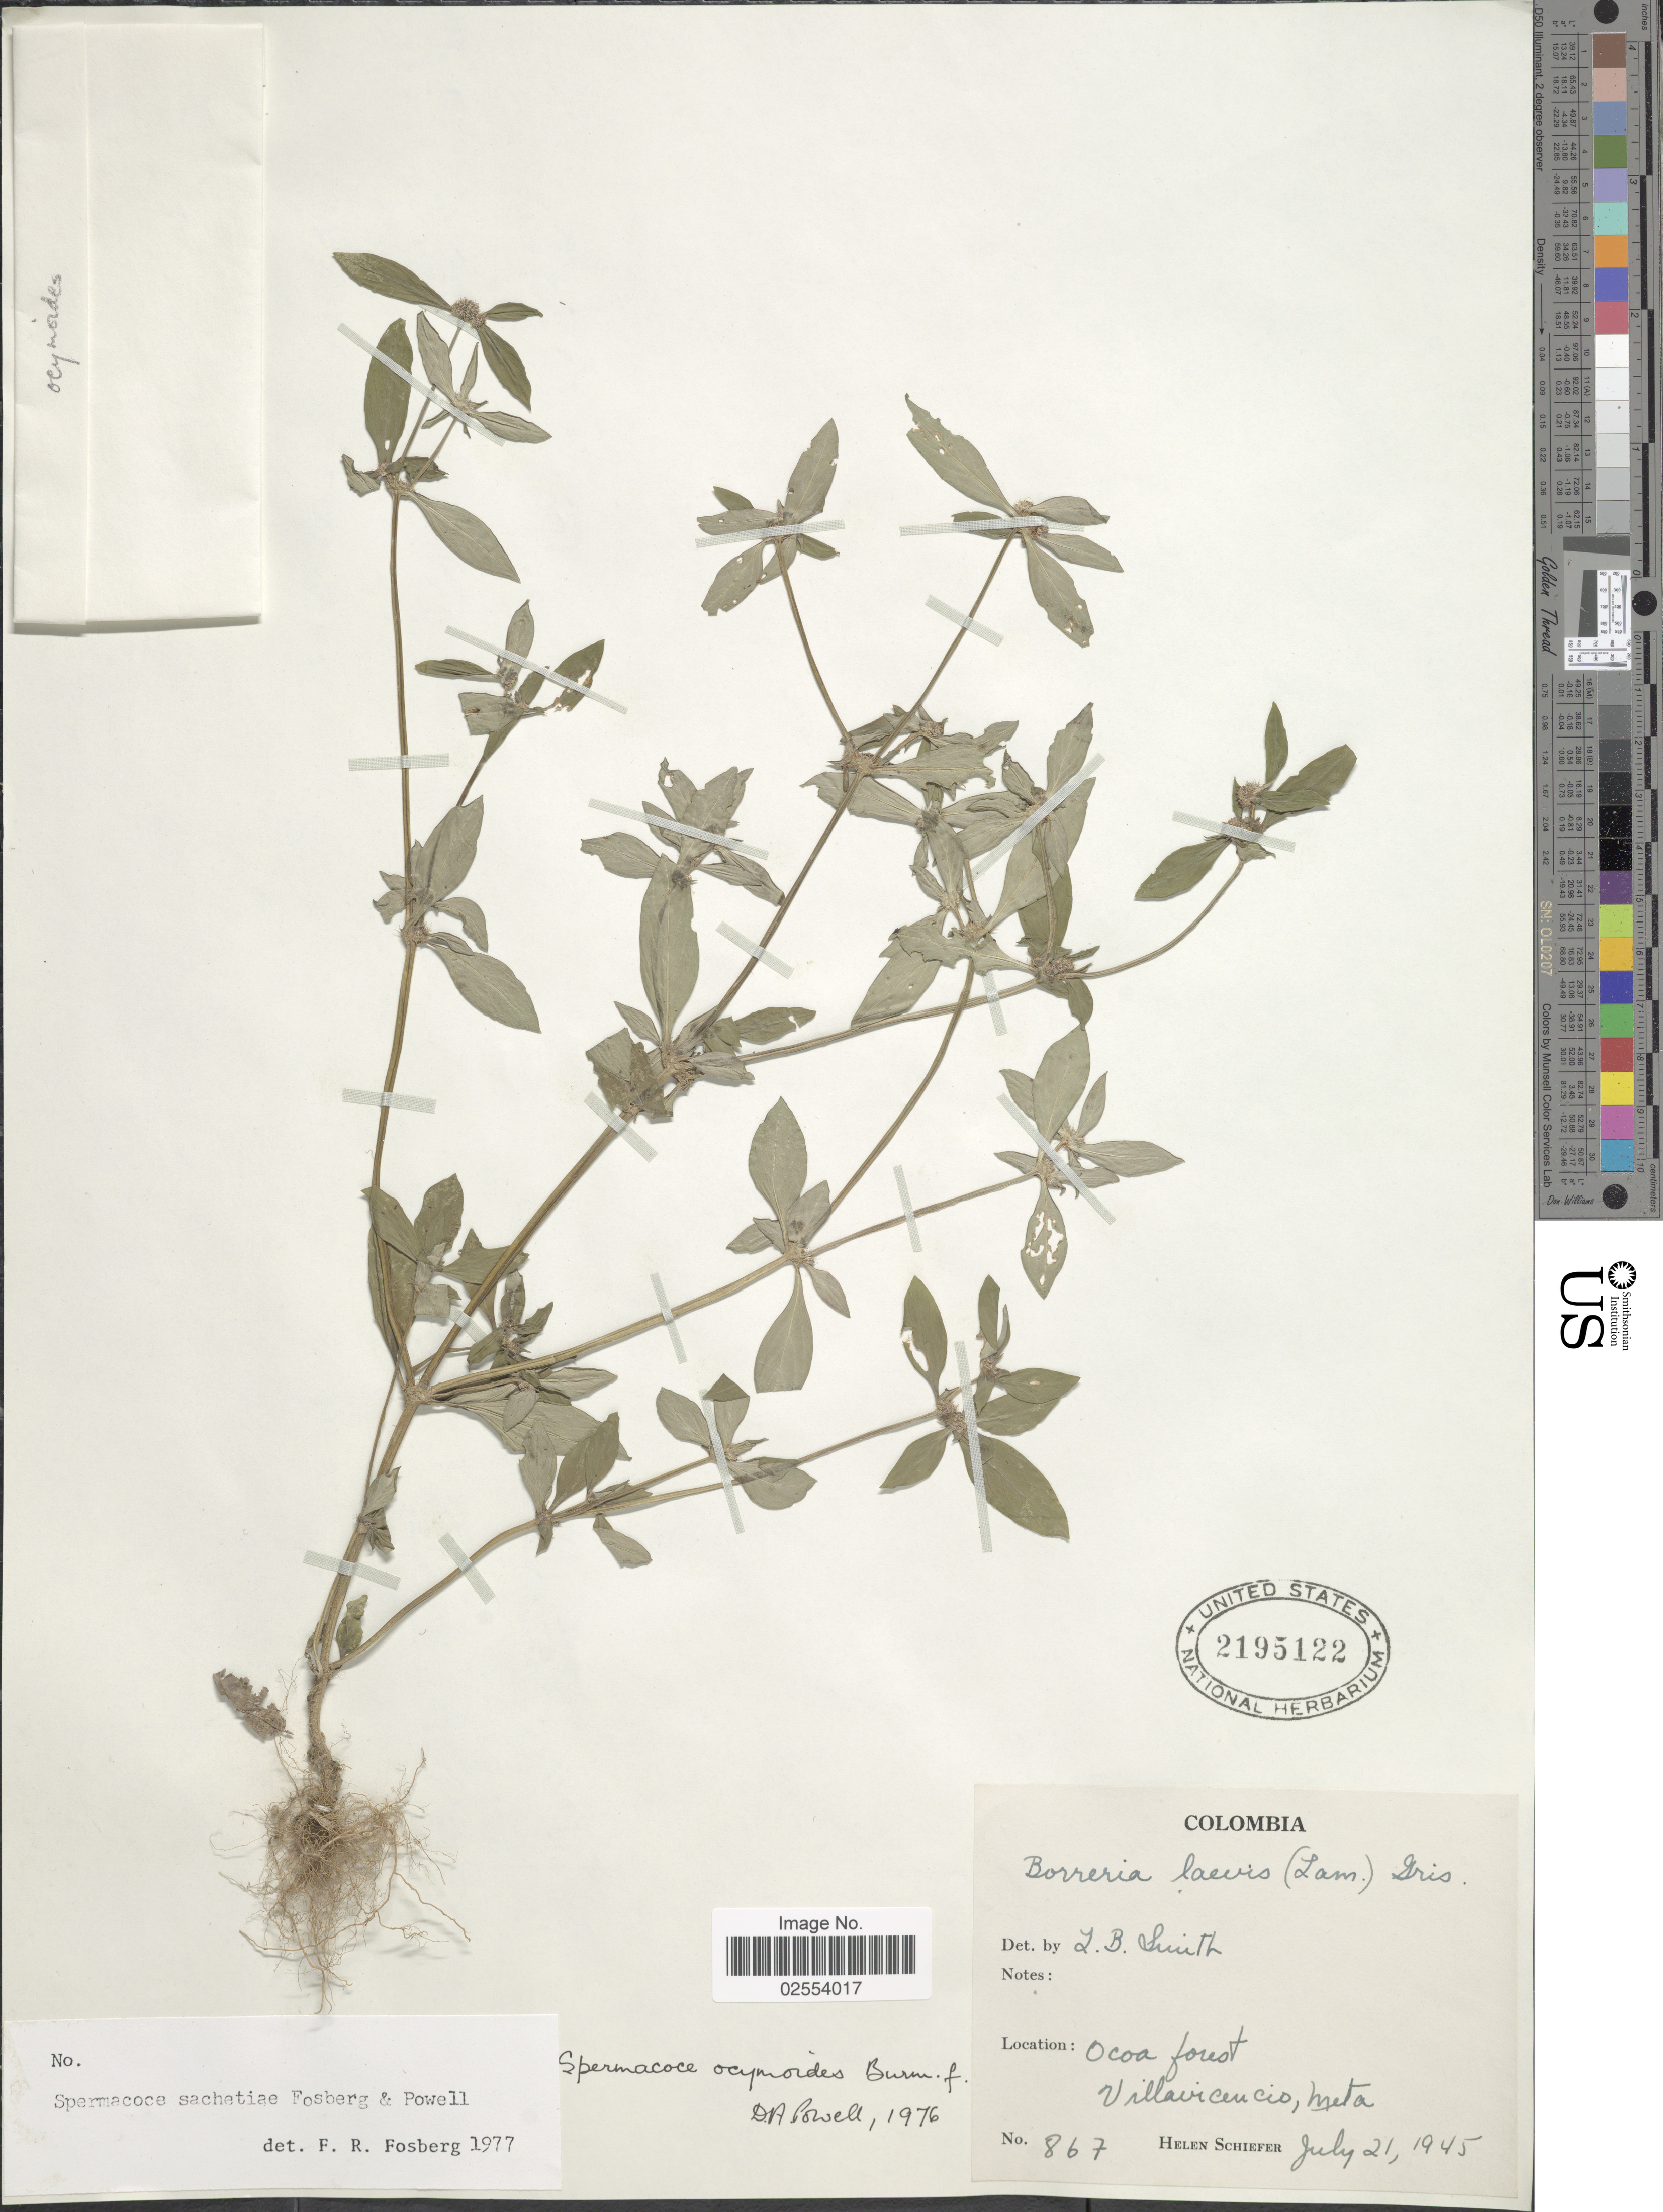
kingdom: Plantae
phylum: Tracheophyta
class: Magnoliopsida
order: Gentianales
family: Rubiaceae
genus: Spermacoce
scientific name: Spermacoce mauritiana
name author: Gideon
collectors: H. Schiefer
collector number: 867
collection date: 1945-07-21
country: Colombia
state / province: Meta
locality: Ocoa forest, Villavicencio, Meta.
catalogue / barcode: US 2195122